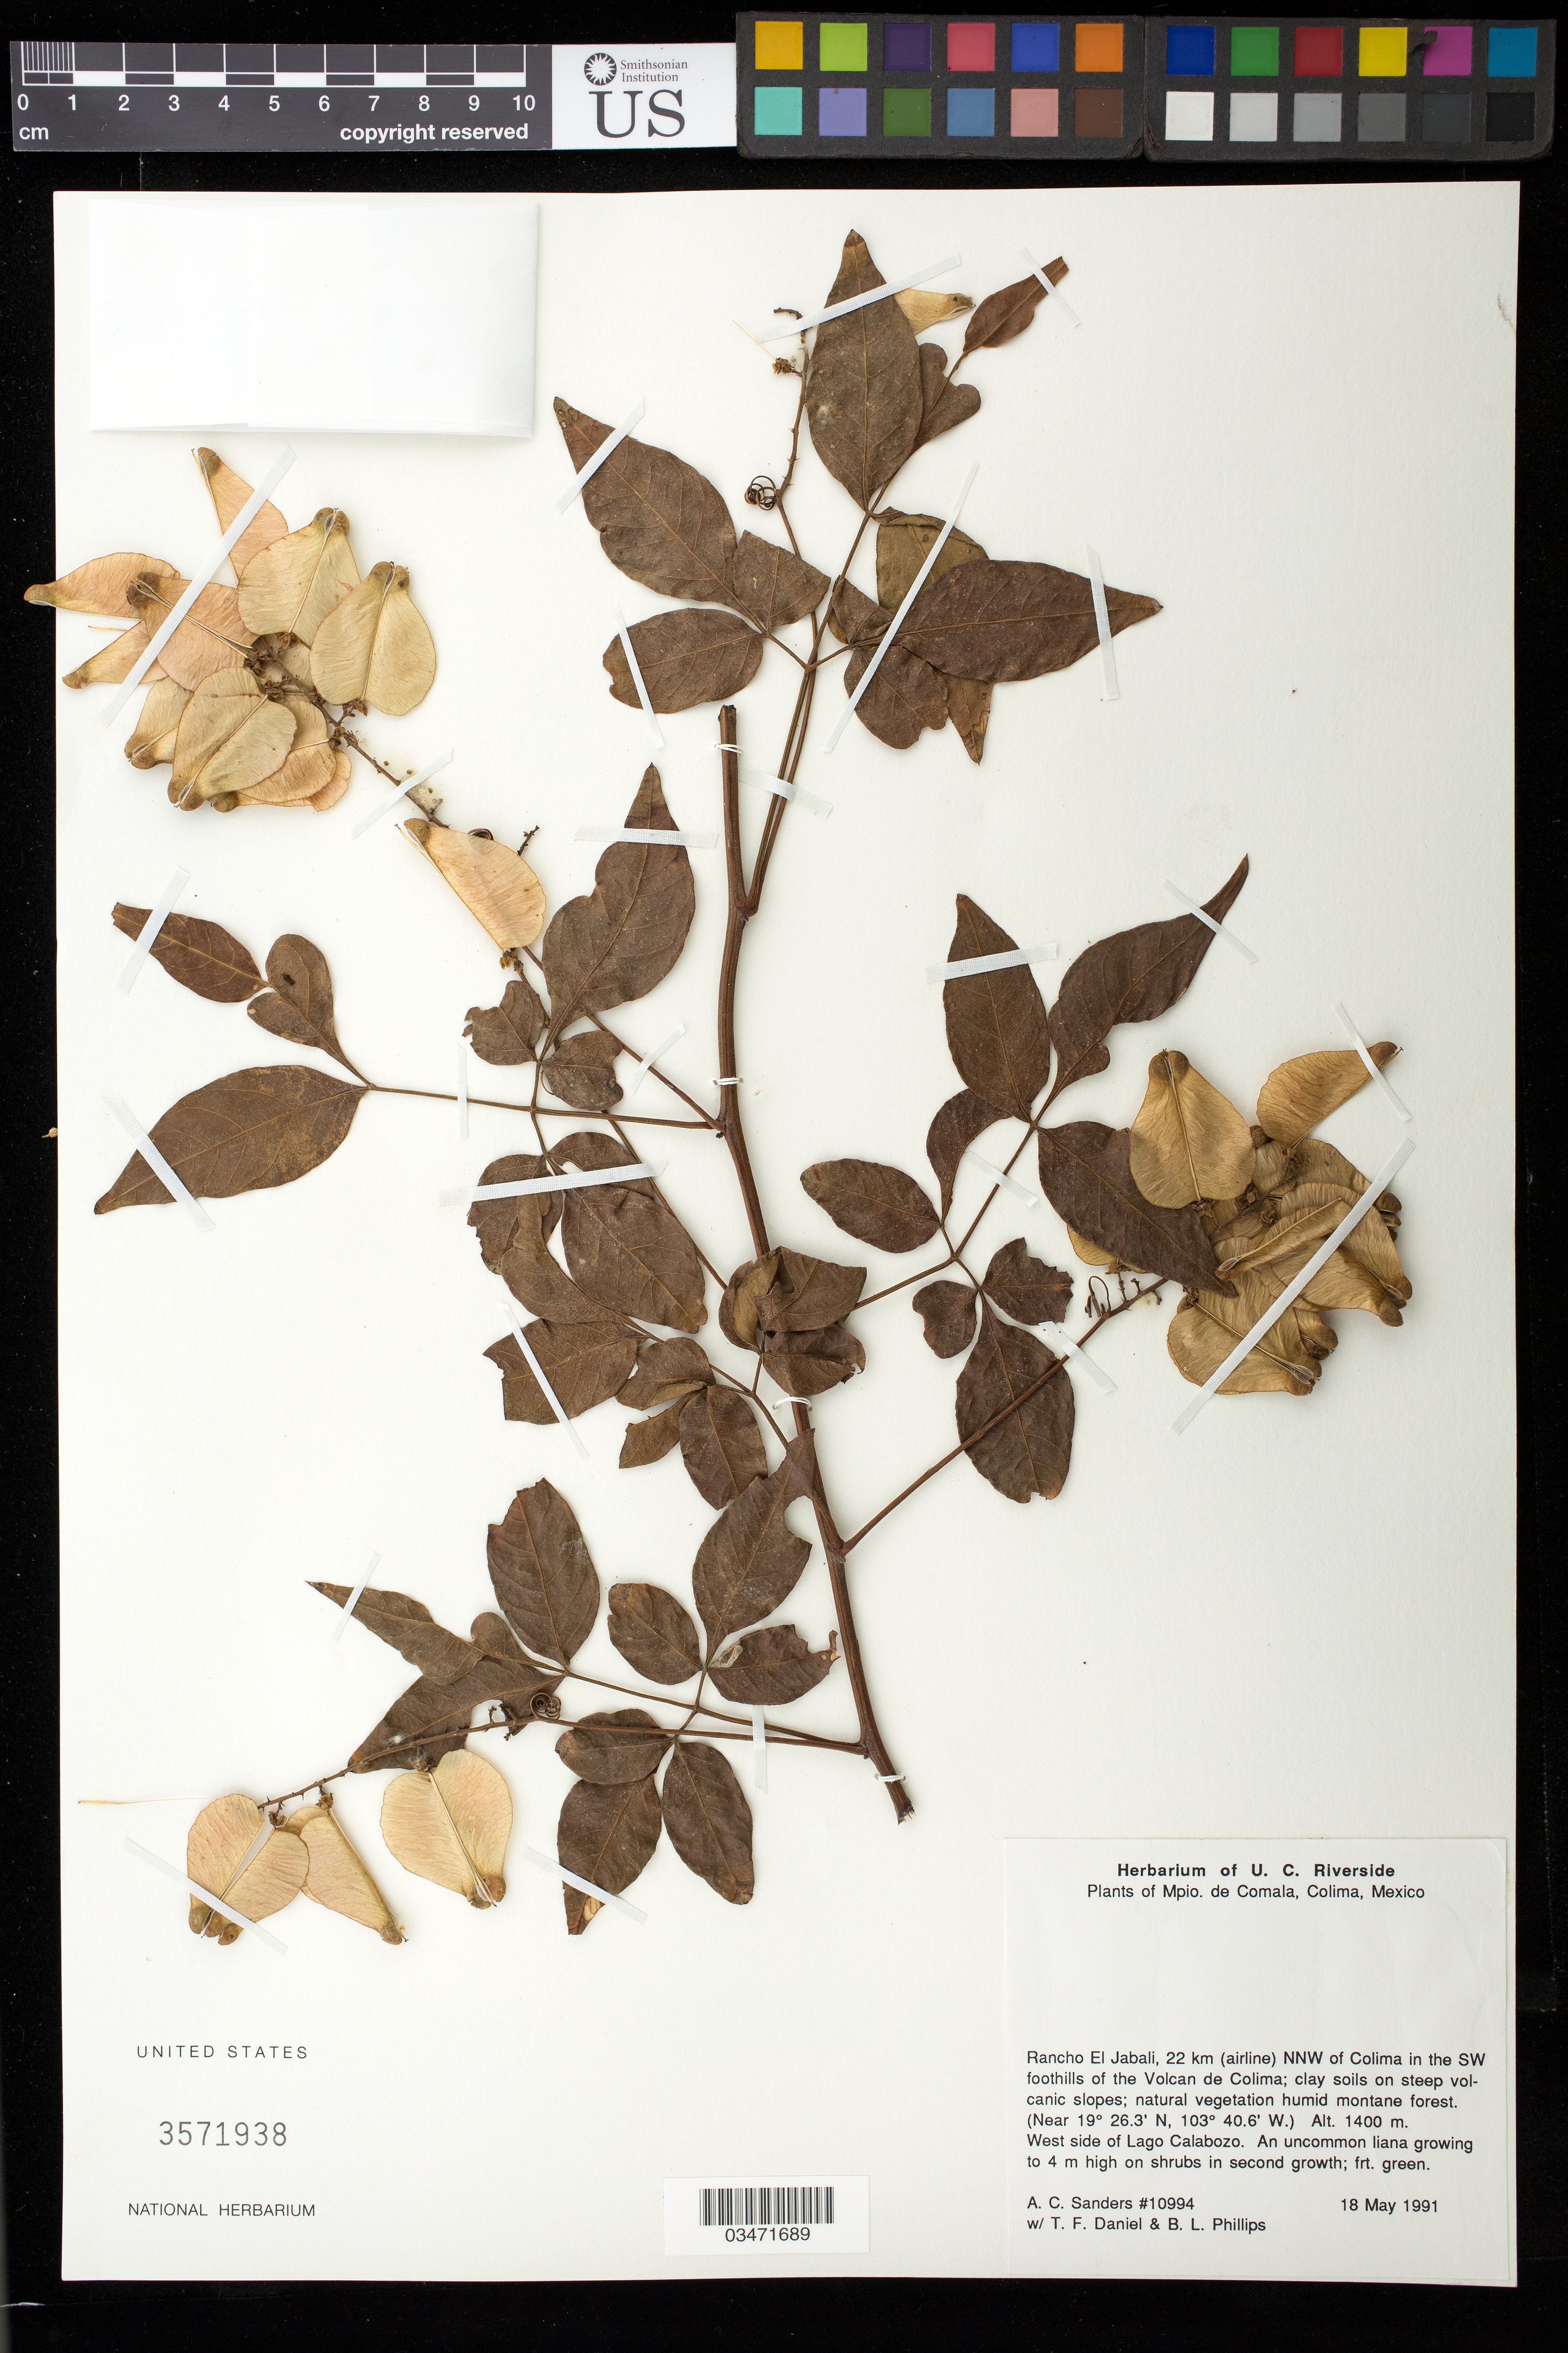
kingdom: Plantae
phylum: Tracheophyta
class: Magnoliopsida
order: Sapindales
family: Sapindaceae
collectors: A. Sanders, T. F. Daniel & B. L. Phillips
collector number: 10994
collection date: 1991-05-18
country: Mexico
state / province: Colima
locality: Mpio. Comala. Rancho El Jabali, 22 km (airline) NNW of Colima in the SW foothills of the Volcan de Colima. West side of Lago Calabozo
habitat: Clay soils on steep volcanic slopes; natural vegetation humid montane forest. Growing on shrubs in second growth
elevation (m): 1400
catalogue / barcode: US 3571938